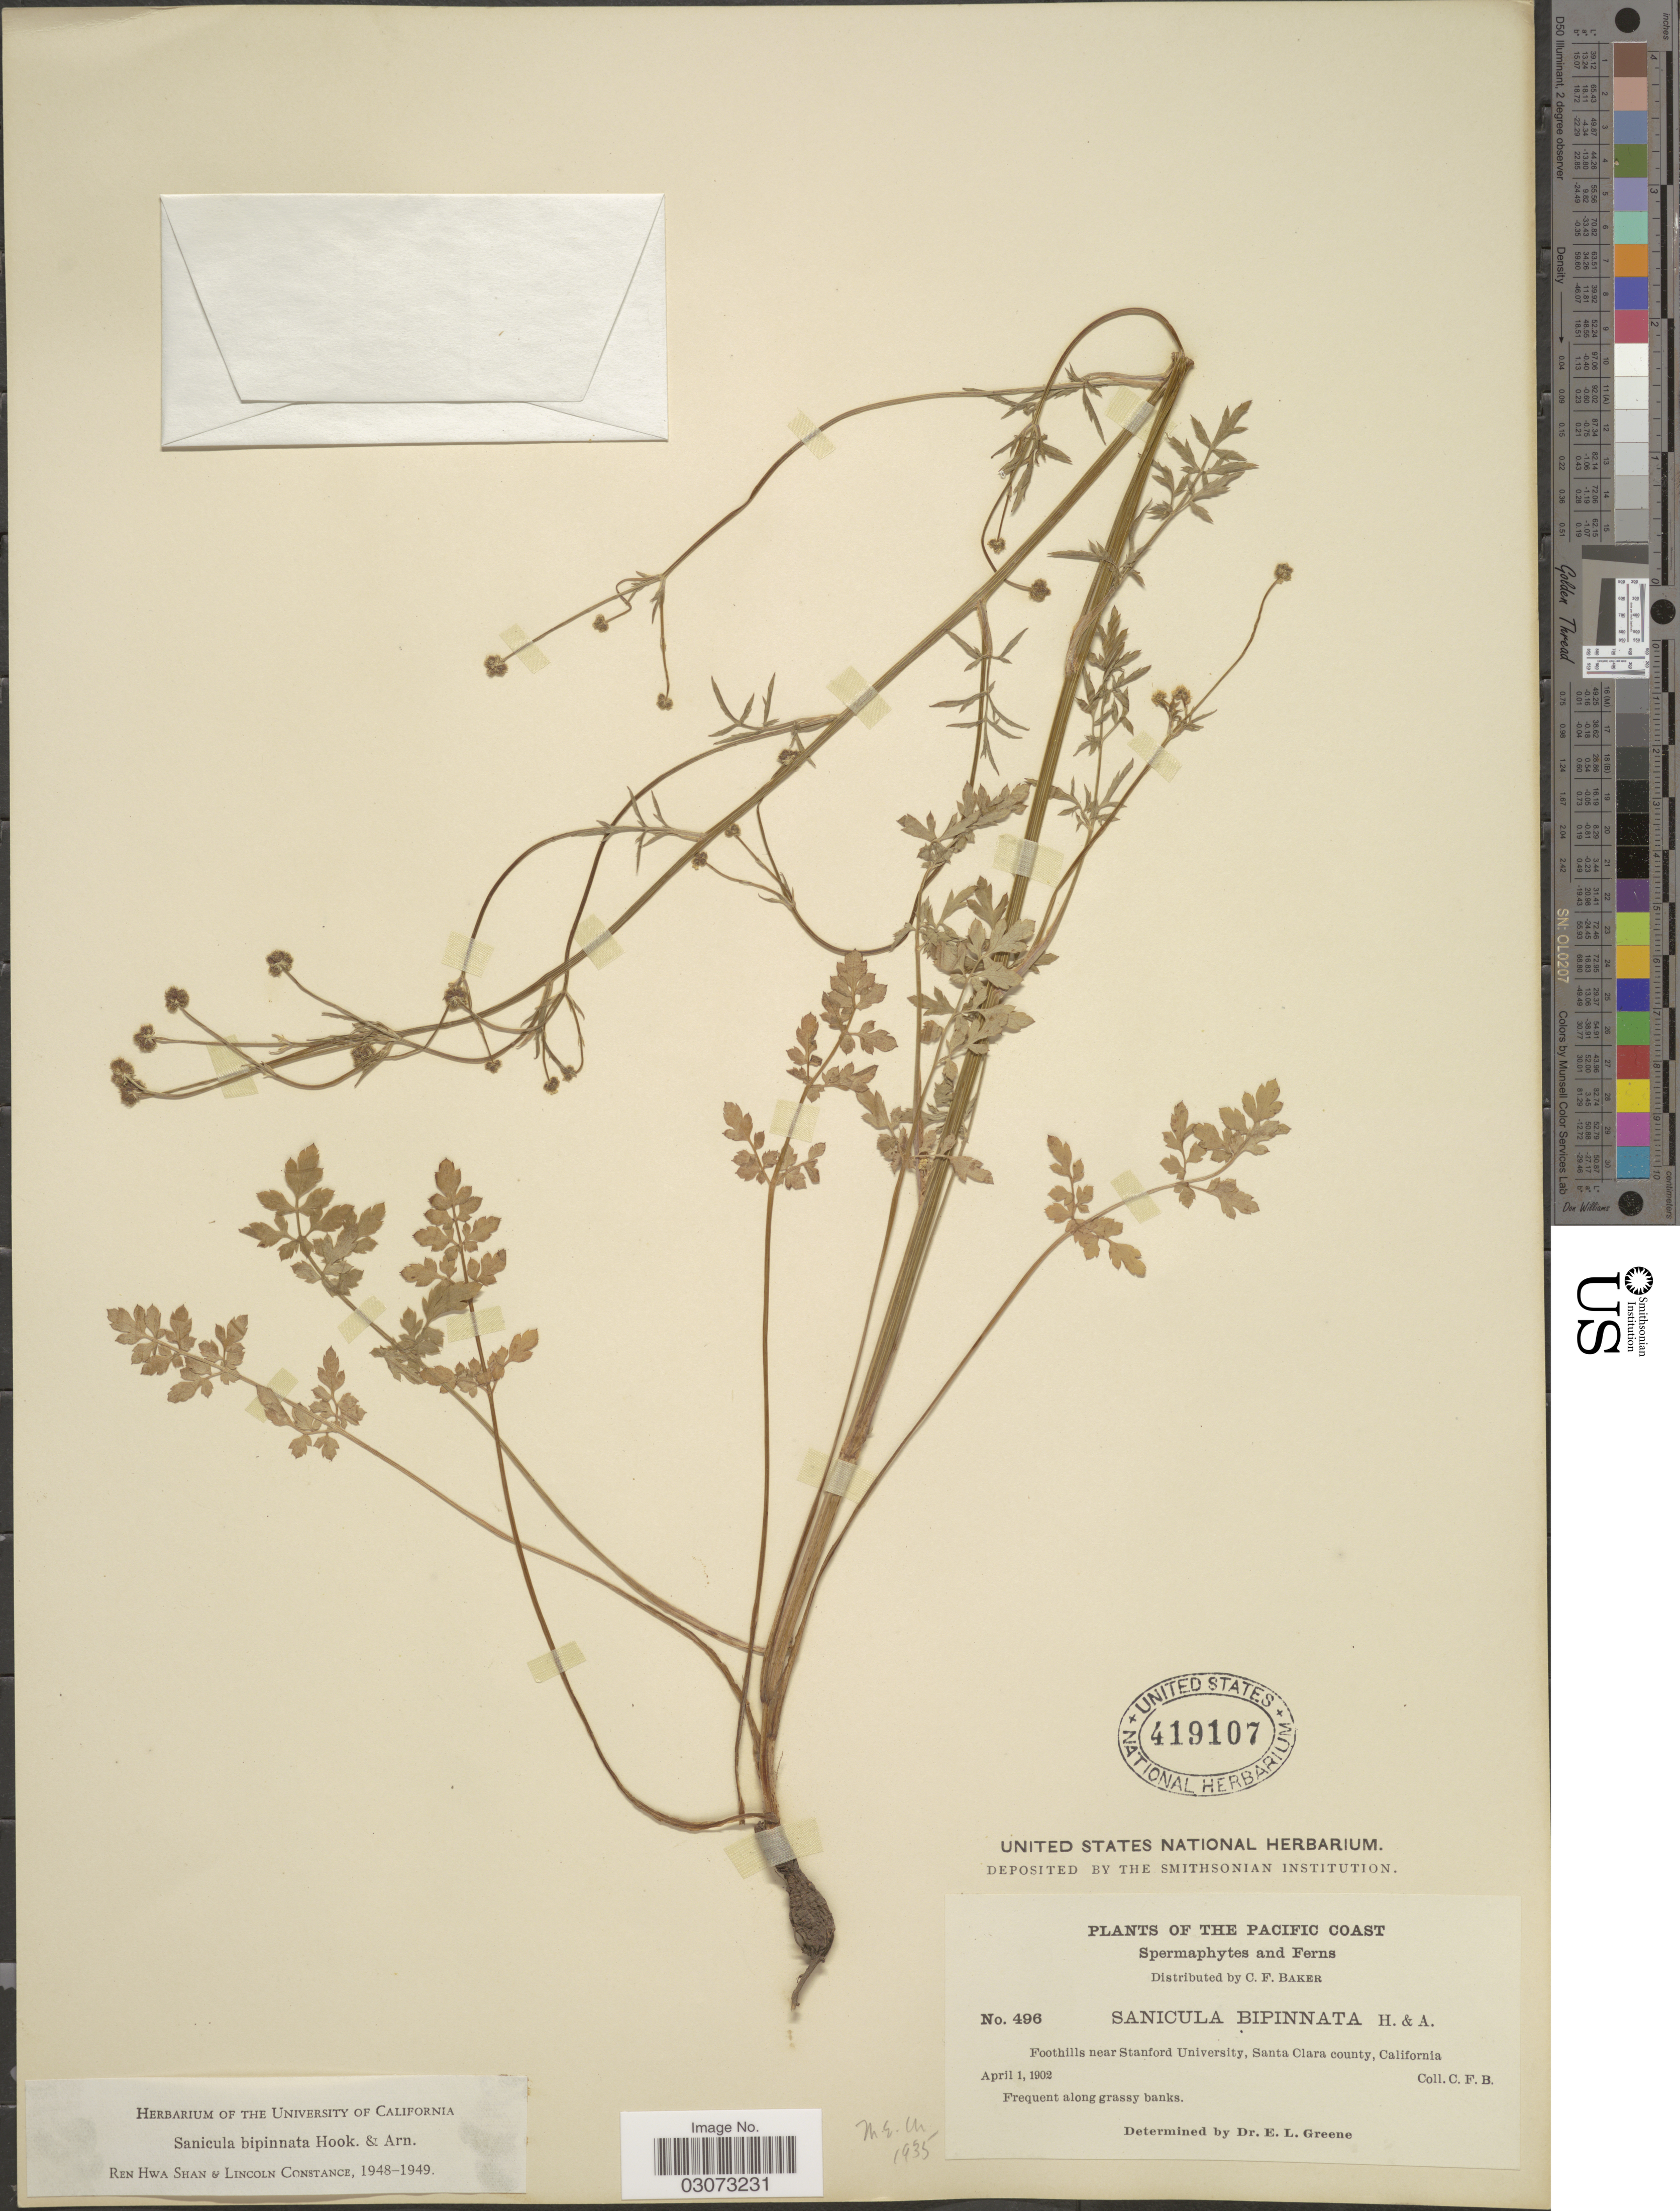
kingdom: Plantae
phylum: Tracheophyta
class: Magnoliopsida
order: Apiales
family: Apiaceae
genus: Sanicula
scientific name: Sanicula bipinnata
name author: Hook. & Arn.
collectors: C. F. Baker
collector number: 496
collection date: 1902-04-01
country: United States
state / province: California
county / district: Santa Clara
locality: Pacific Coast. Foothills near Stanford University, Santa Clara county.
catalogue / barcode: US 419107